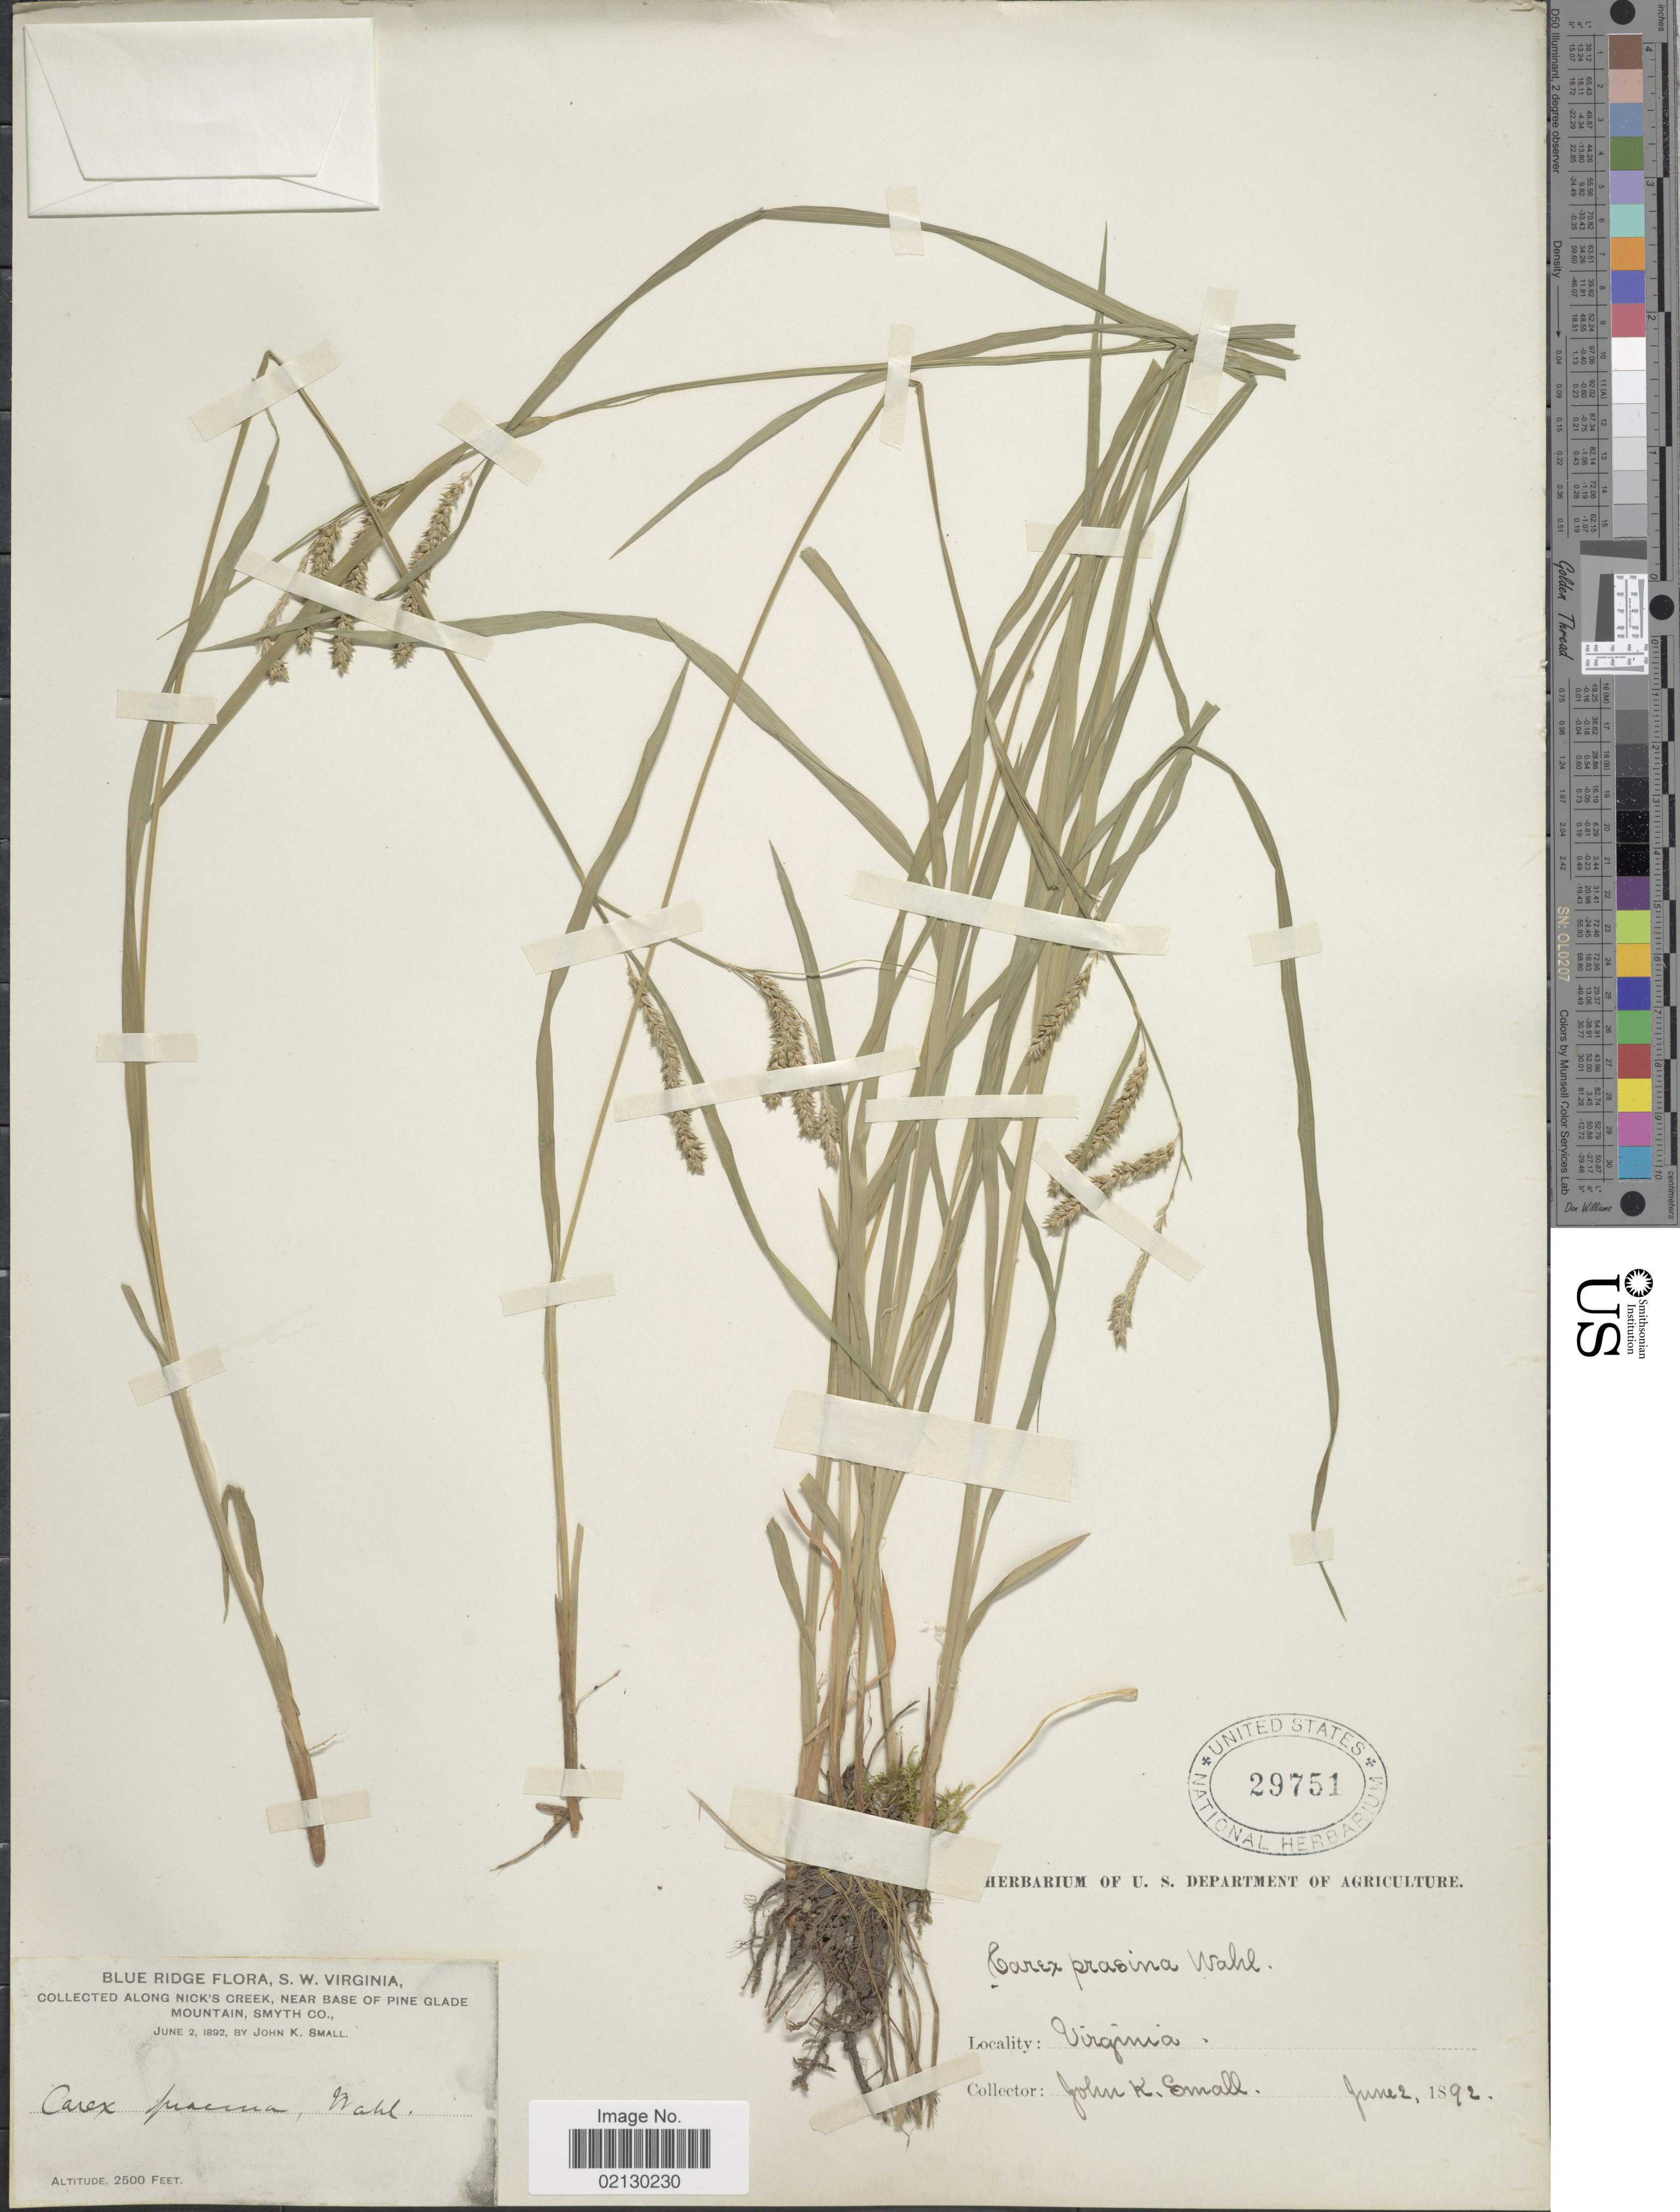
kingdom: Plantae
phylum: Tracheophyta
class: Liliopsida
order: Poales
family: Cyperaceae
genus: Carex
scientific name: Carex prasina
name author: Wahlenb.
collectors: J. K. Small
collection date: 1892-06-02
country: United States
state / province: Virginia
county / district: Smyth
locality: Blue Ridge, S. W. Virginia, Along Nick's Creek, near Base of Pine Glade Mountain, Smyth Co.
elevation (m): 762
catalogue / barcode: US 29751